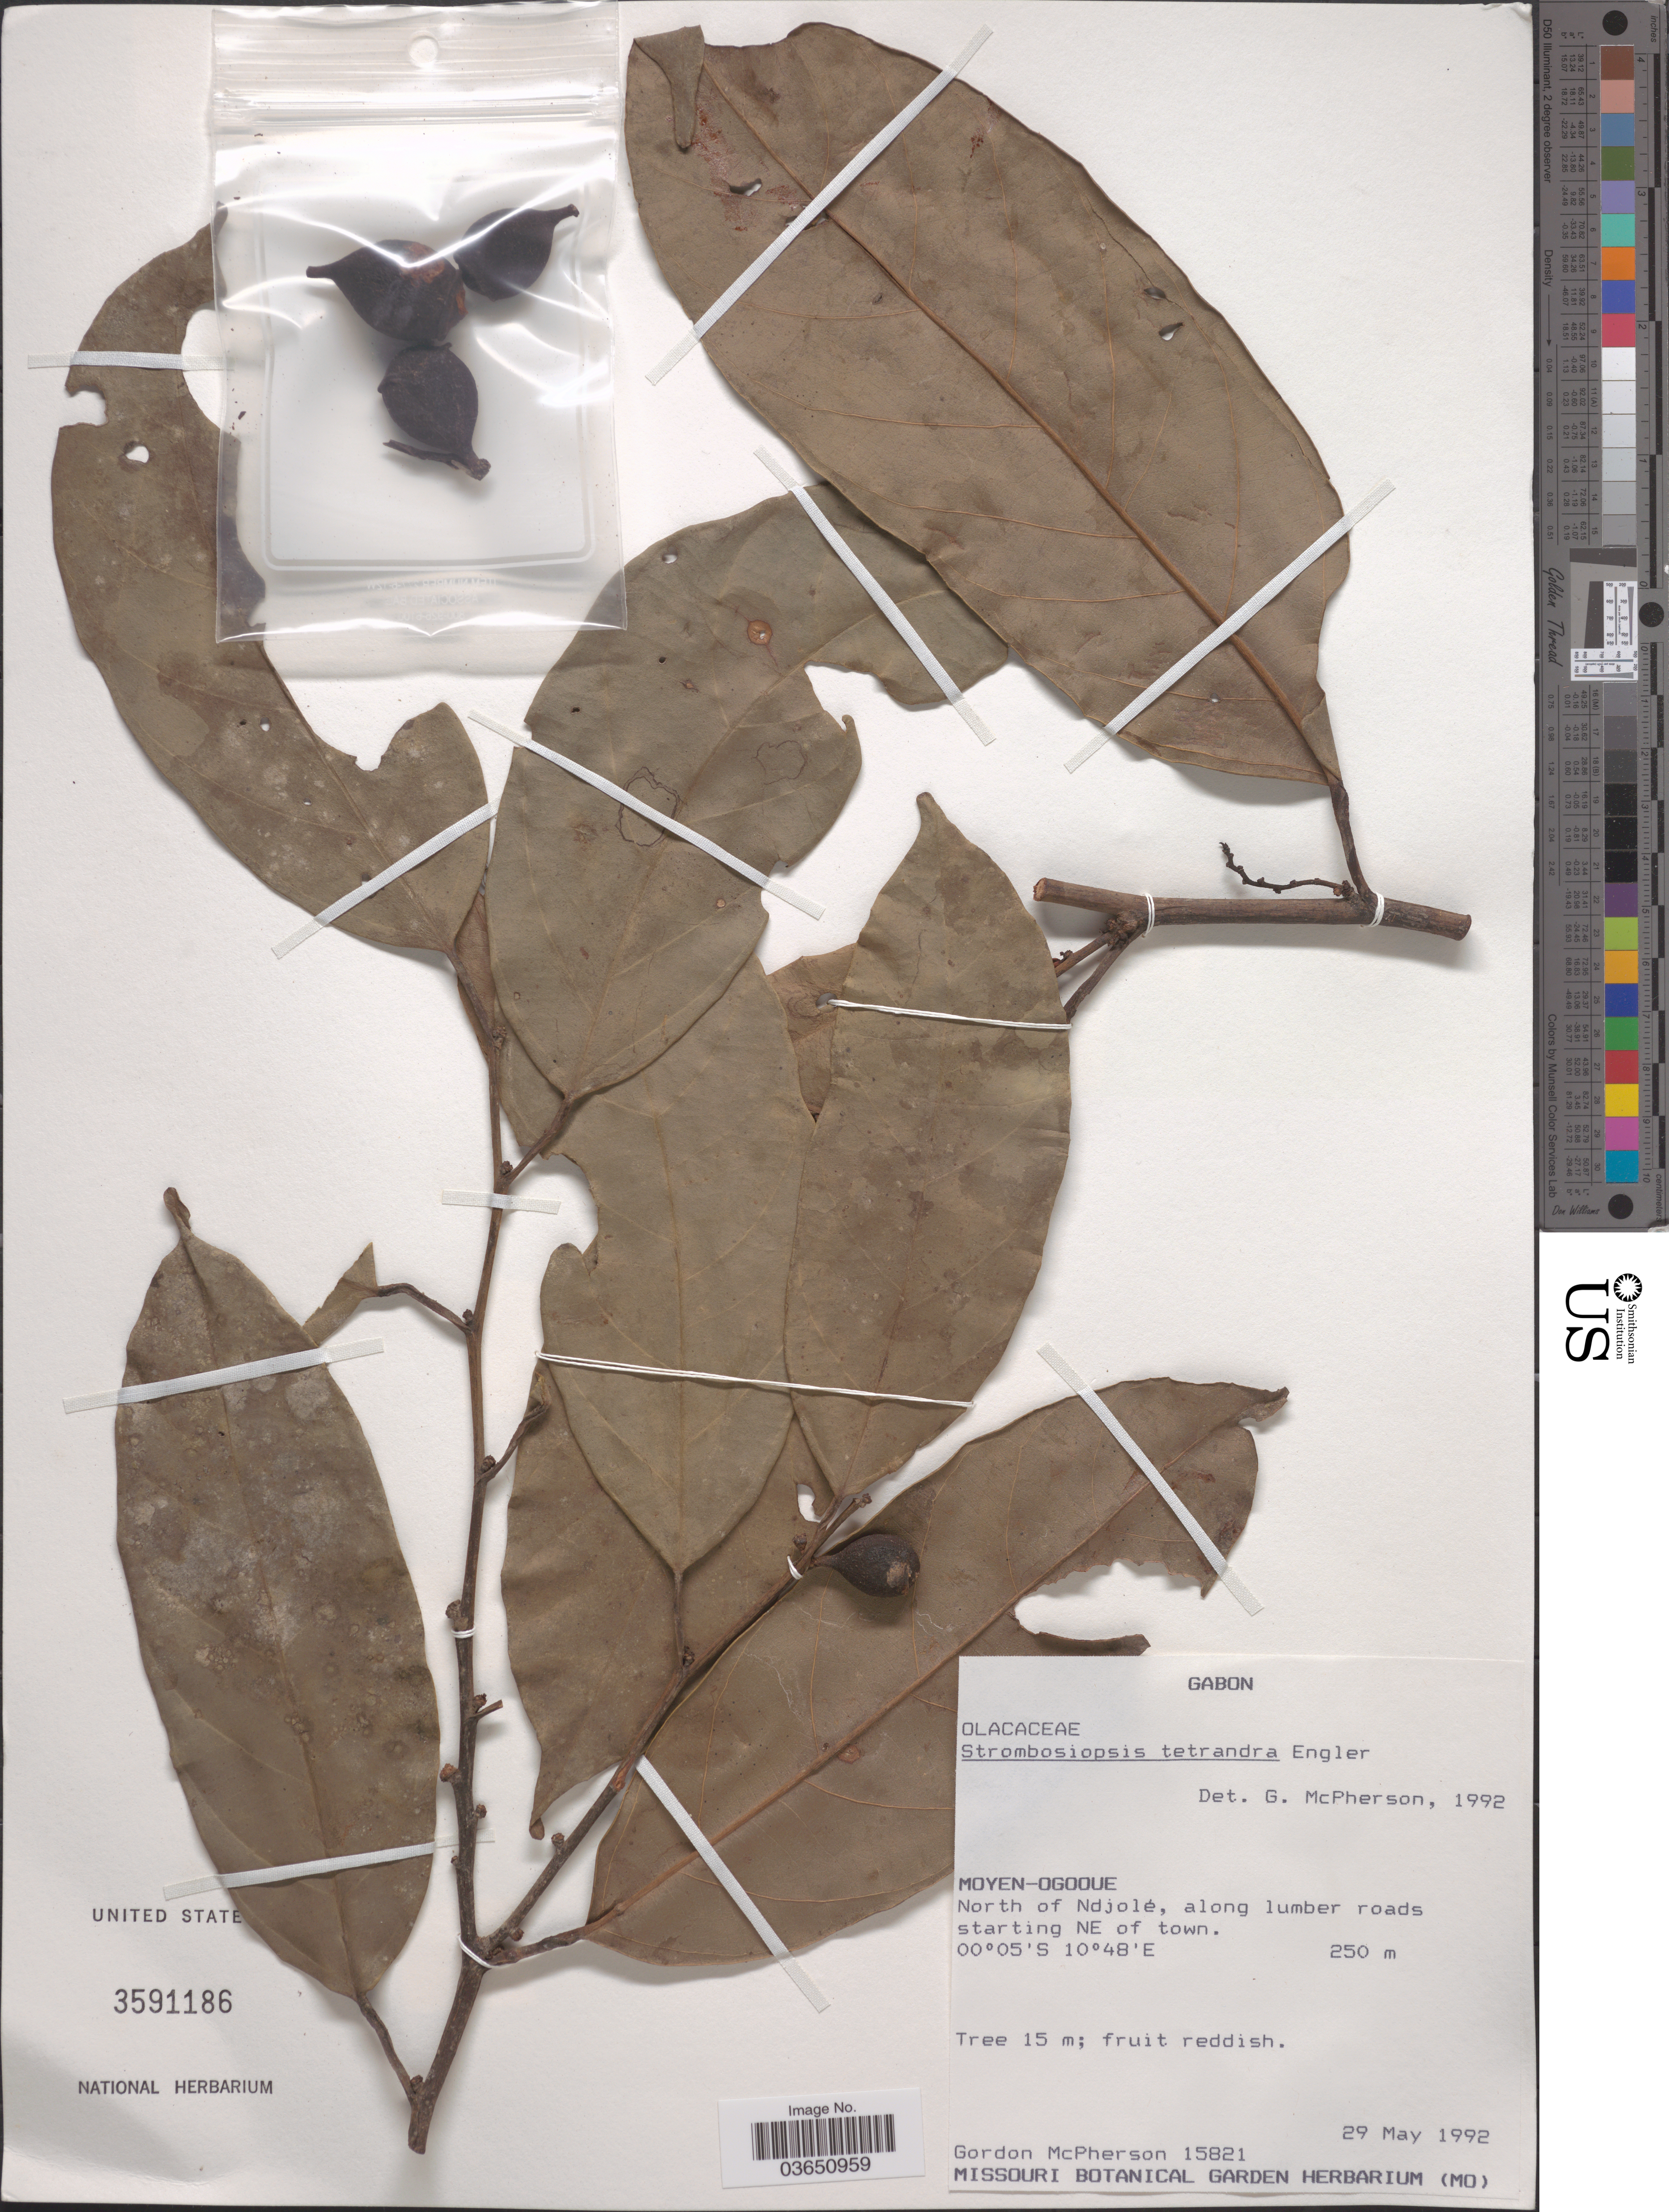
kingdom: Plantae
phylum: Tracheophyta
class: Magnoliopsida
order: Santalales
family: Strombosiaceae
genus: Strombosiopsis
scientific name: Strombosiopsis tetrandra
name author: Engl.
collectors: G. D. McPherson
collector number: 15821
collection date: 1992-05-29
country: Gabon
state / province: Moyen-Ogooue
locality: North of Ndjolé, along lumber roads starting NE of town.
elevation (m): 250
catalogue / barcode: US 3591186